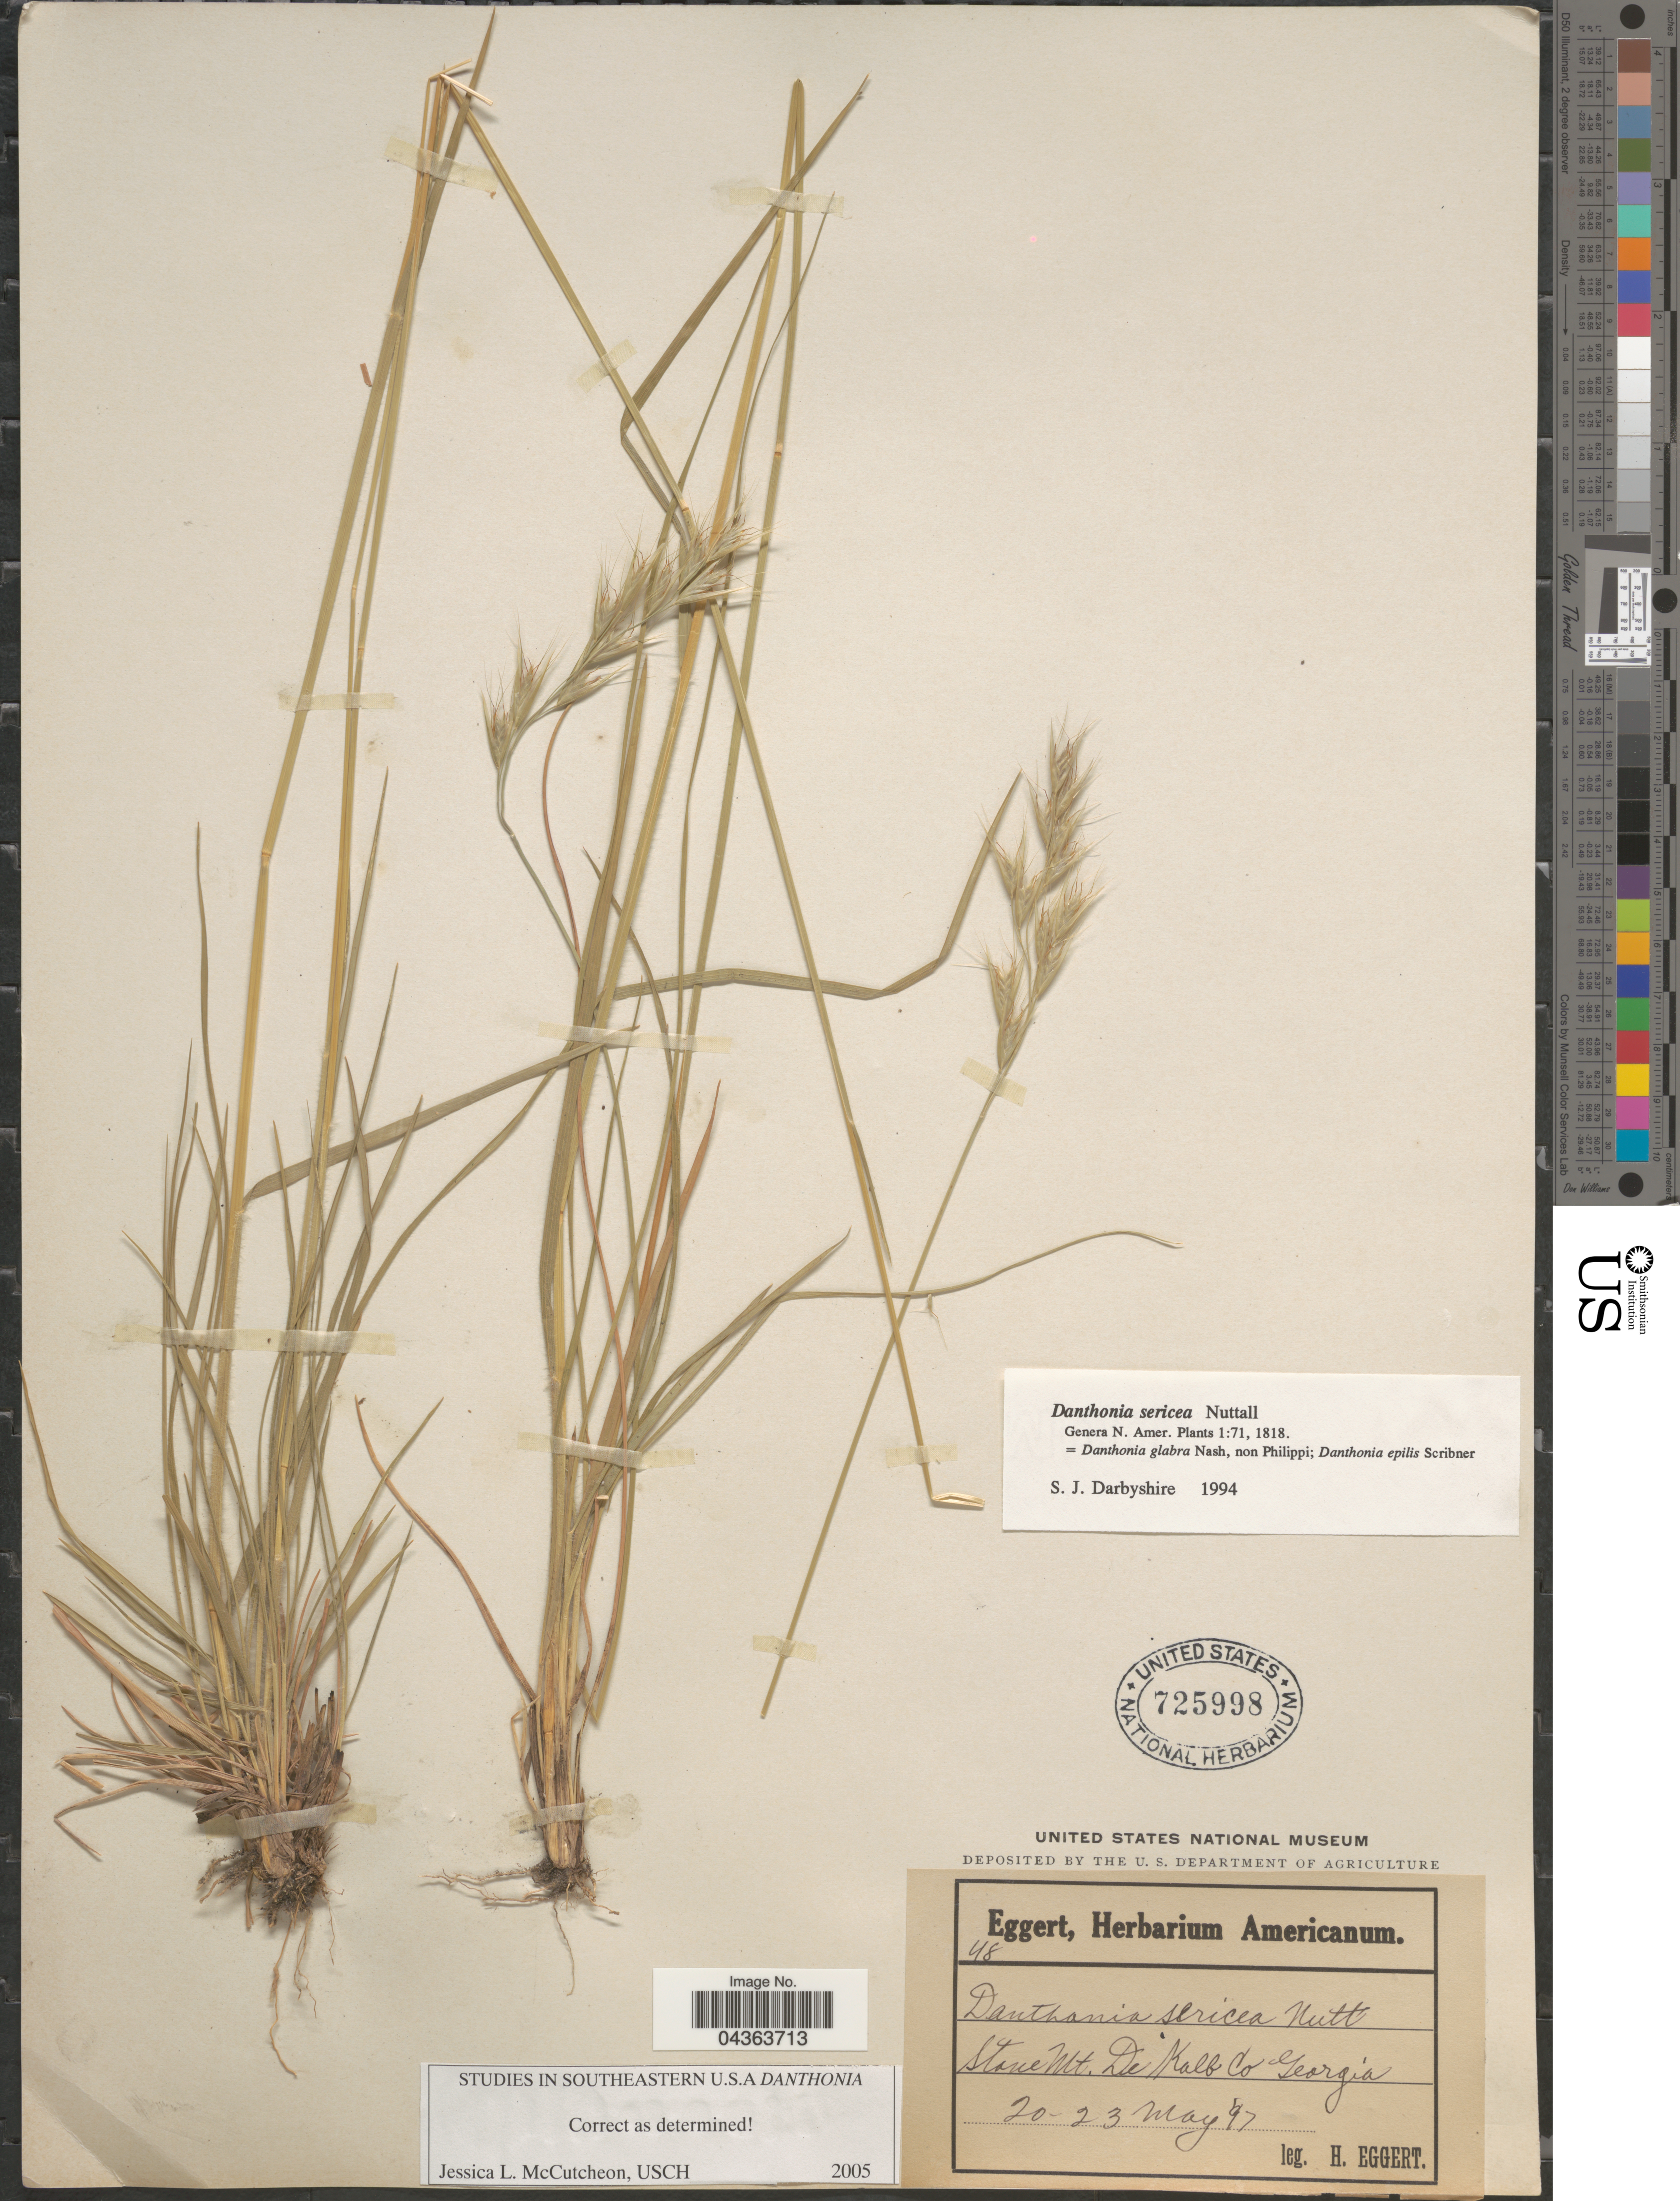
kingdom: Plantae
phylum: Tracheophyta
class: Liliopsida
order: Poales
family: Poaceae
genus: Danthonia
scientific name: Danthonia sericea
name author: Nutt.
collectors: H. Eggert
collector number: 48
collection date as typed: Transcribed d/m/y: 20/5/97 to 23/5/97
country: United States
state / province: Georgia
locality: Stone Mt. DeKalb Co.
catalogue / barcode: US 725998